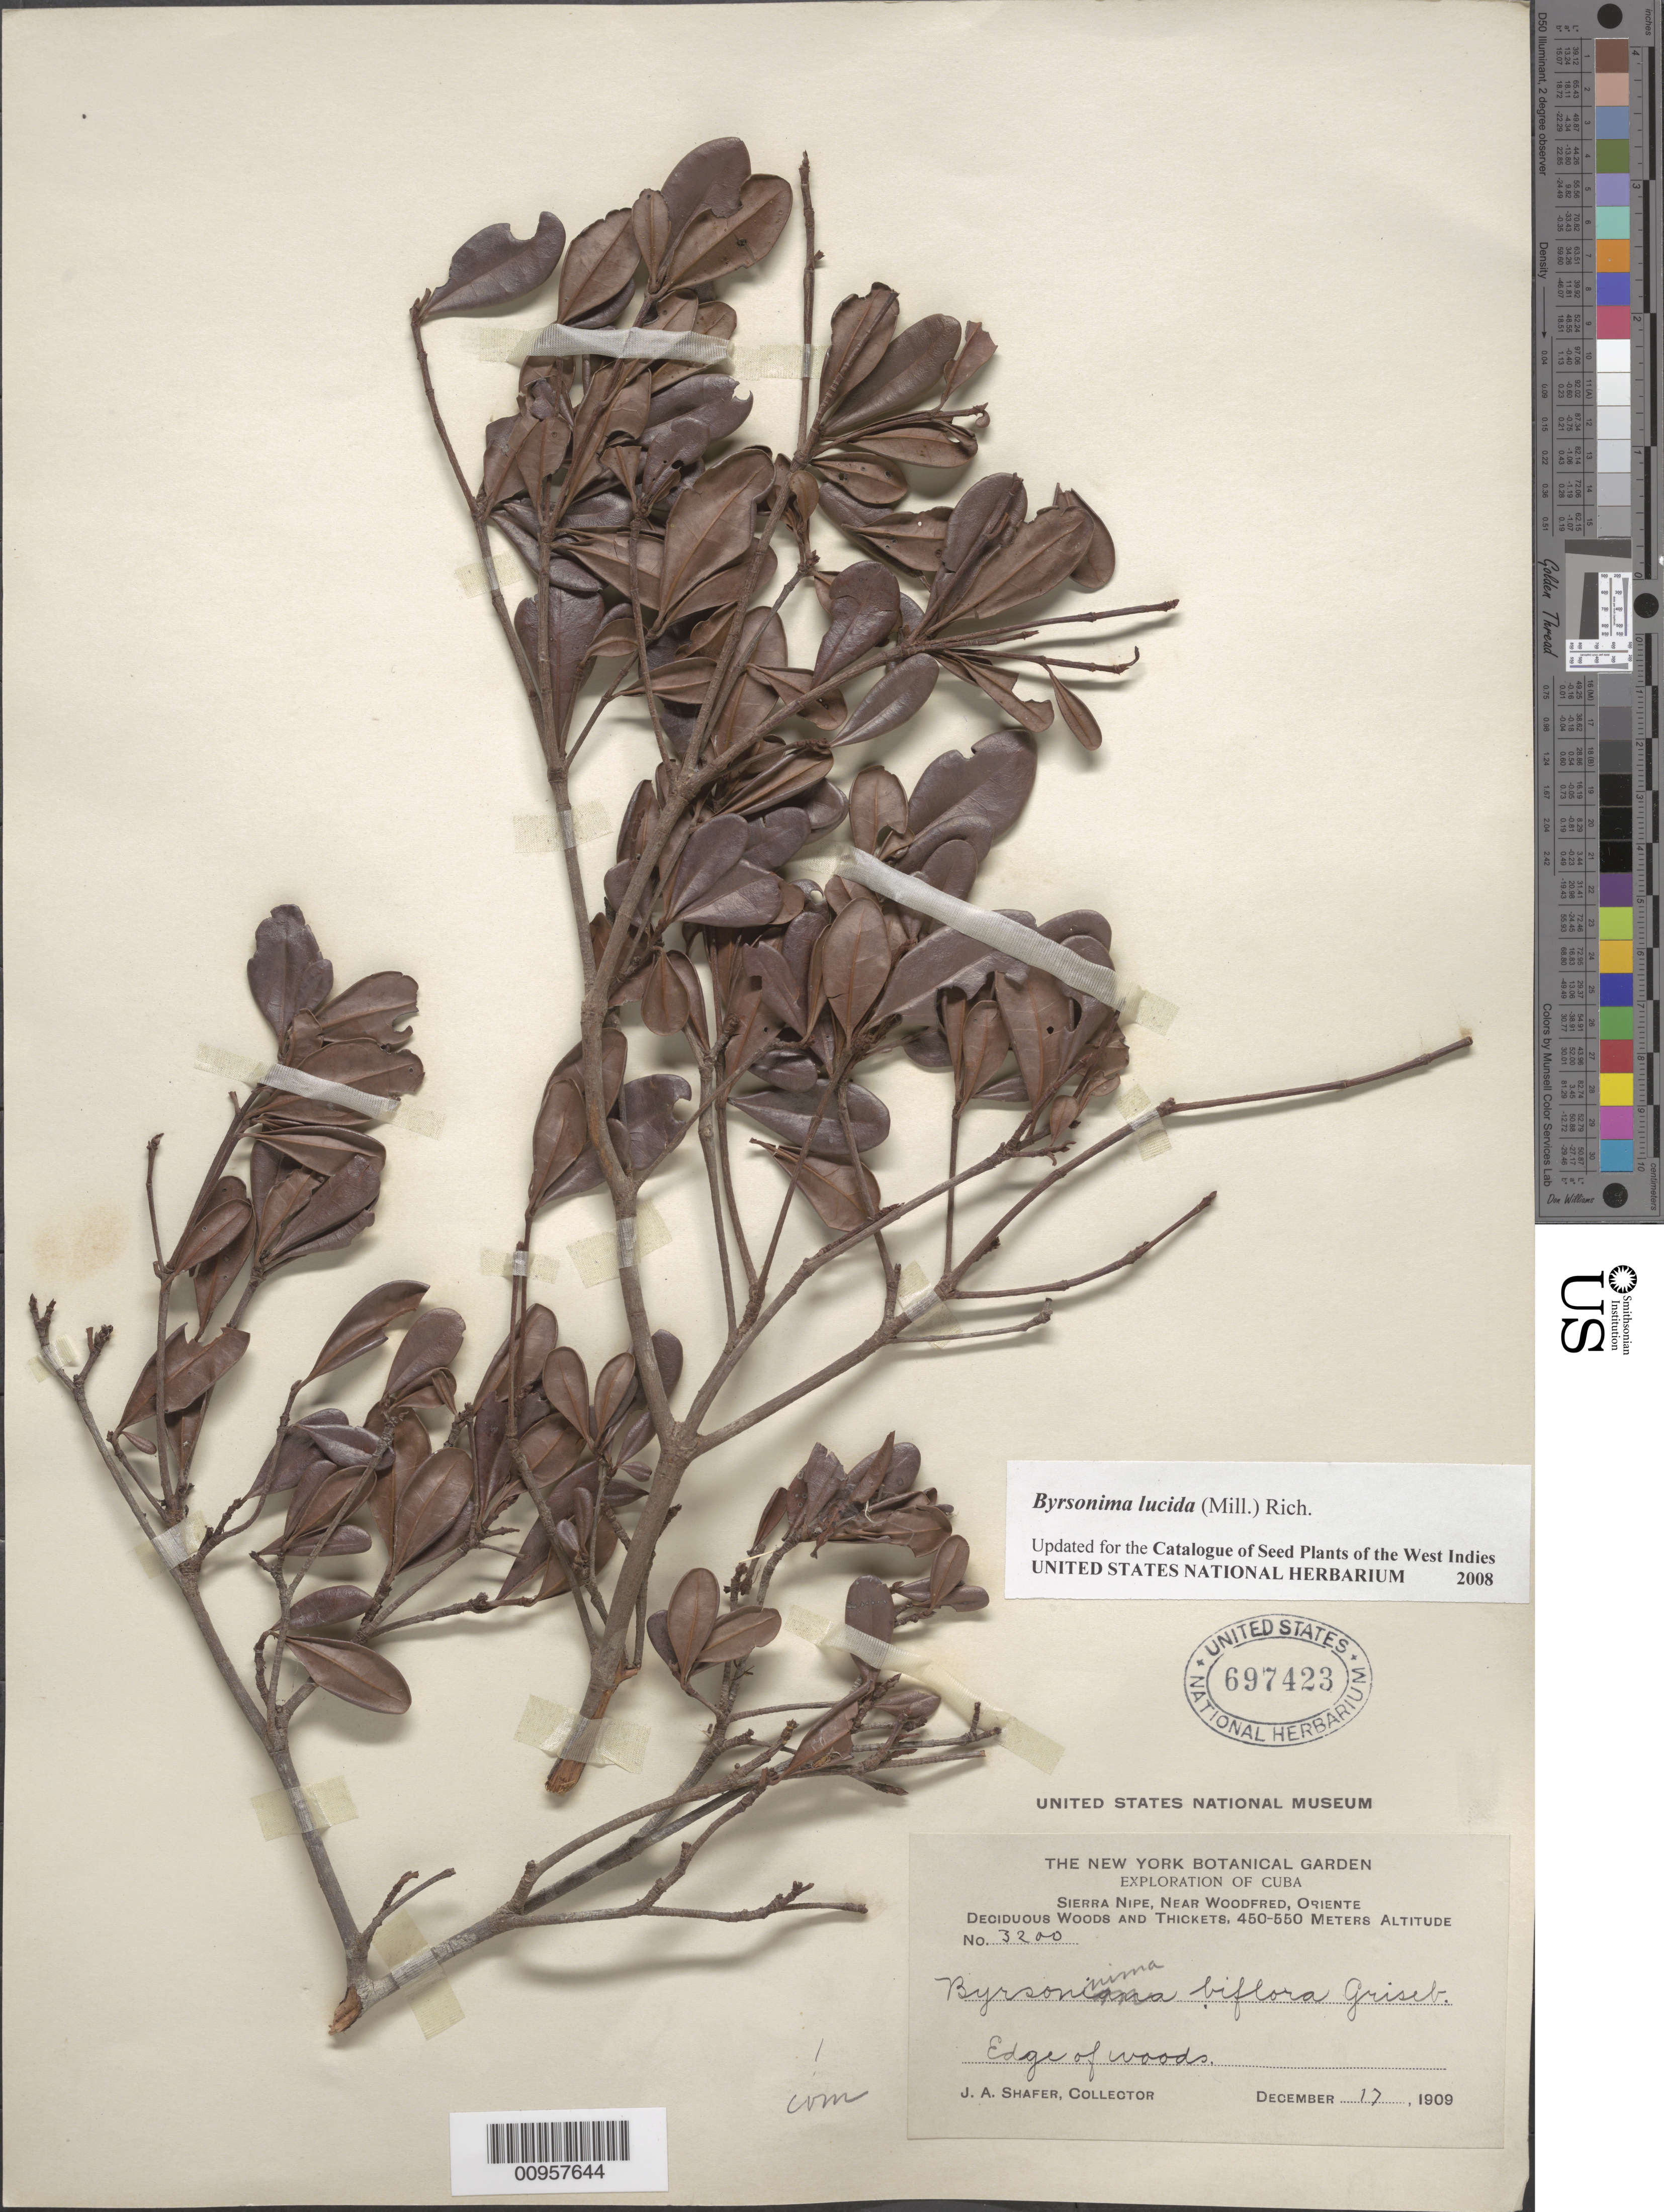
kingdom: Plantae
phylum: Tracheophyta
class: Magnoliopsida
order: Malpighiales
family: Malpighiaceae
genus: Byrsonima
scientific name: Byrsonima lucida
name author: (Mill.) DC.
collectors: J. A. Shafer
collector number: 3200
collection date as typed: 17 Dec 1909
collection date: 1909-12-17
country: Cuba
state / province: Holguín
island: Cuba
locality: Sierra Nipe, near Woodfred [Oriente]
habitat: Edge of deciduous woods and thickets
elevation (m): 450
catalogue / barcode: US 697423